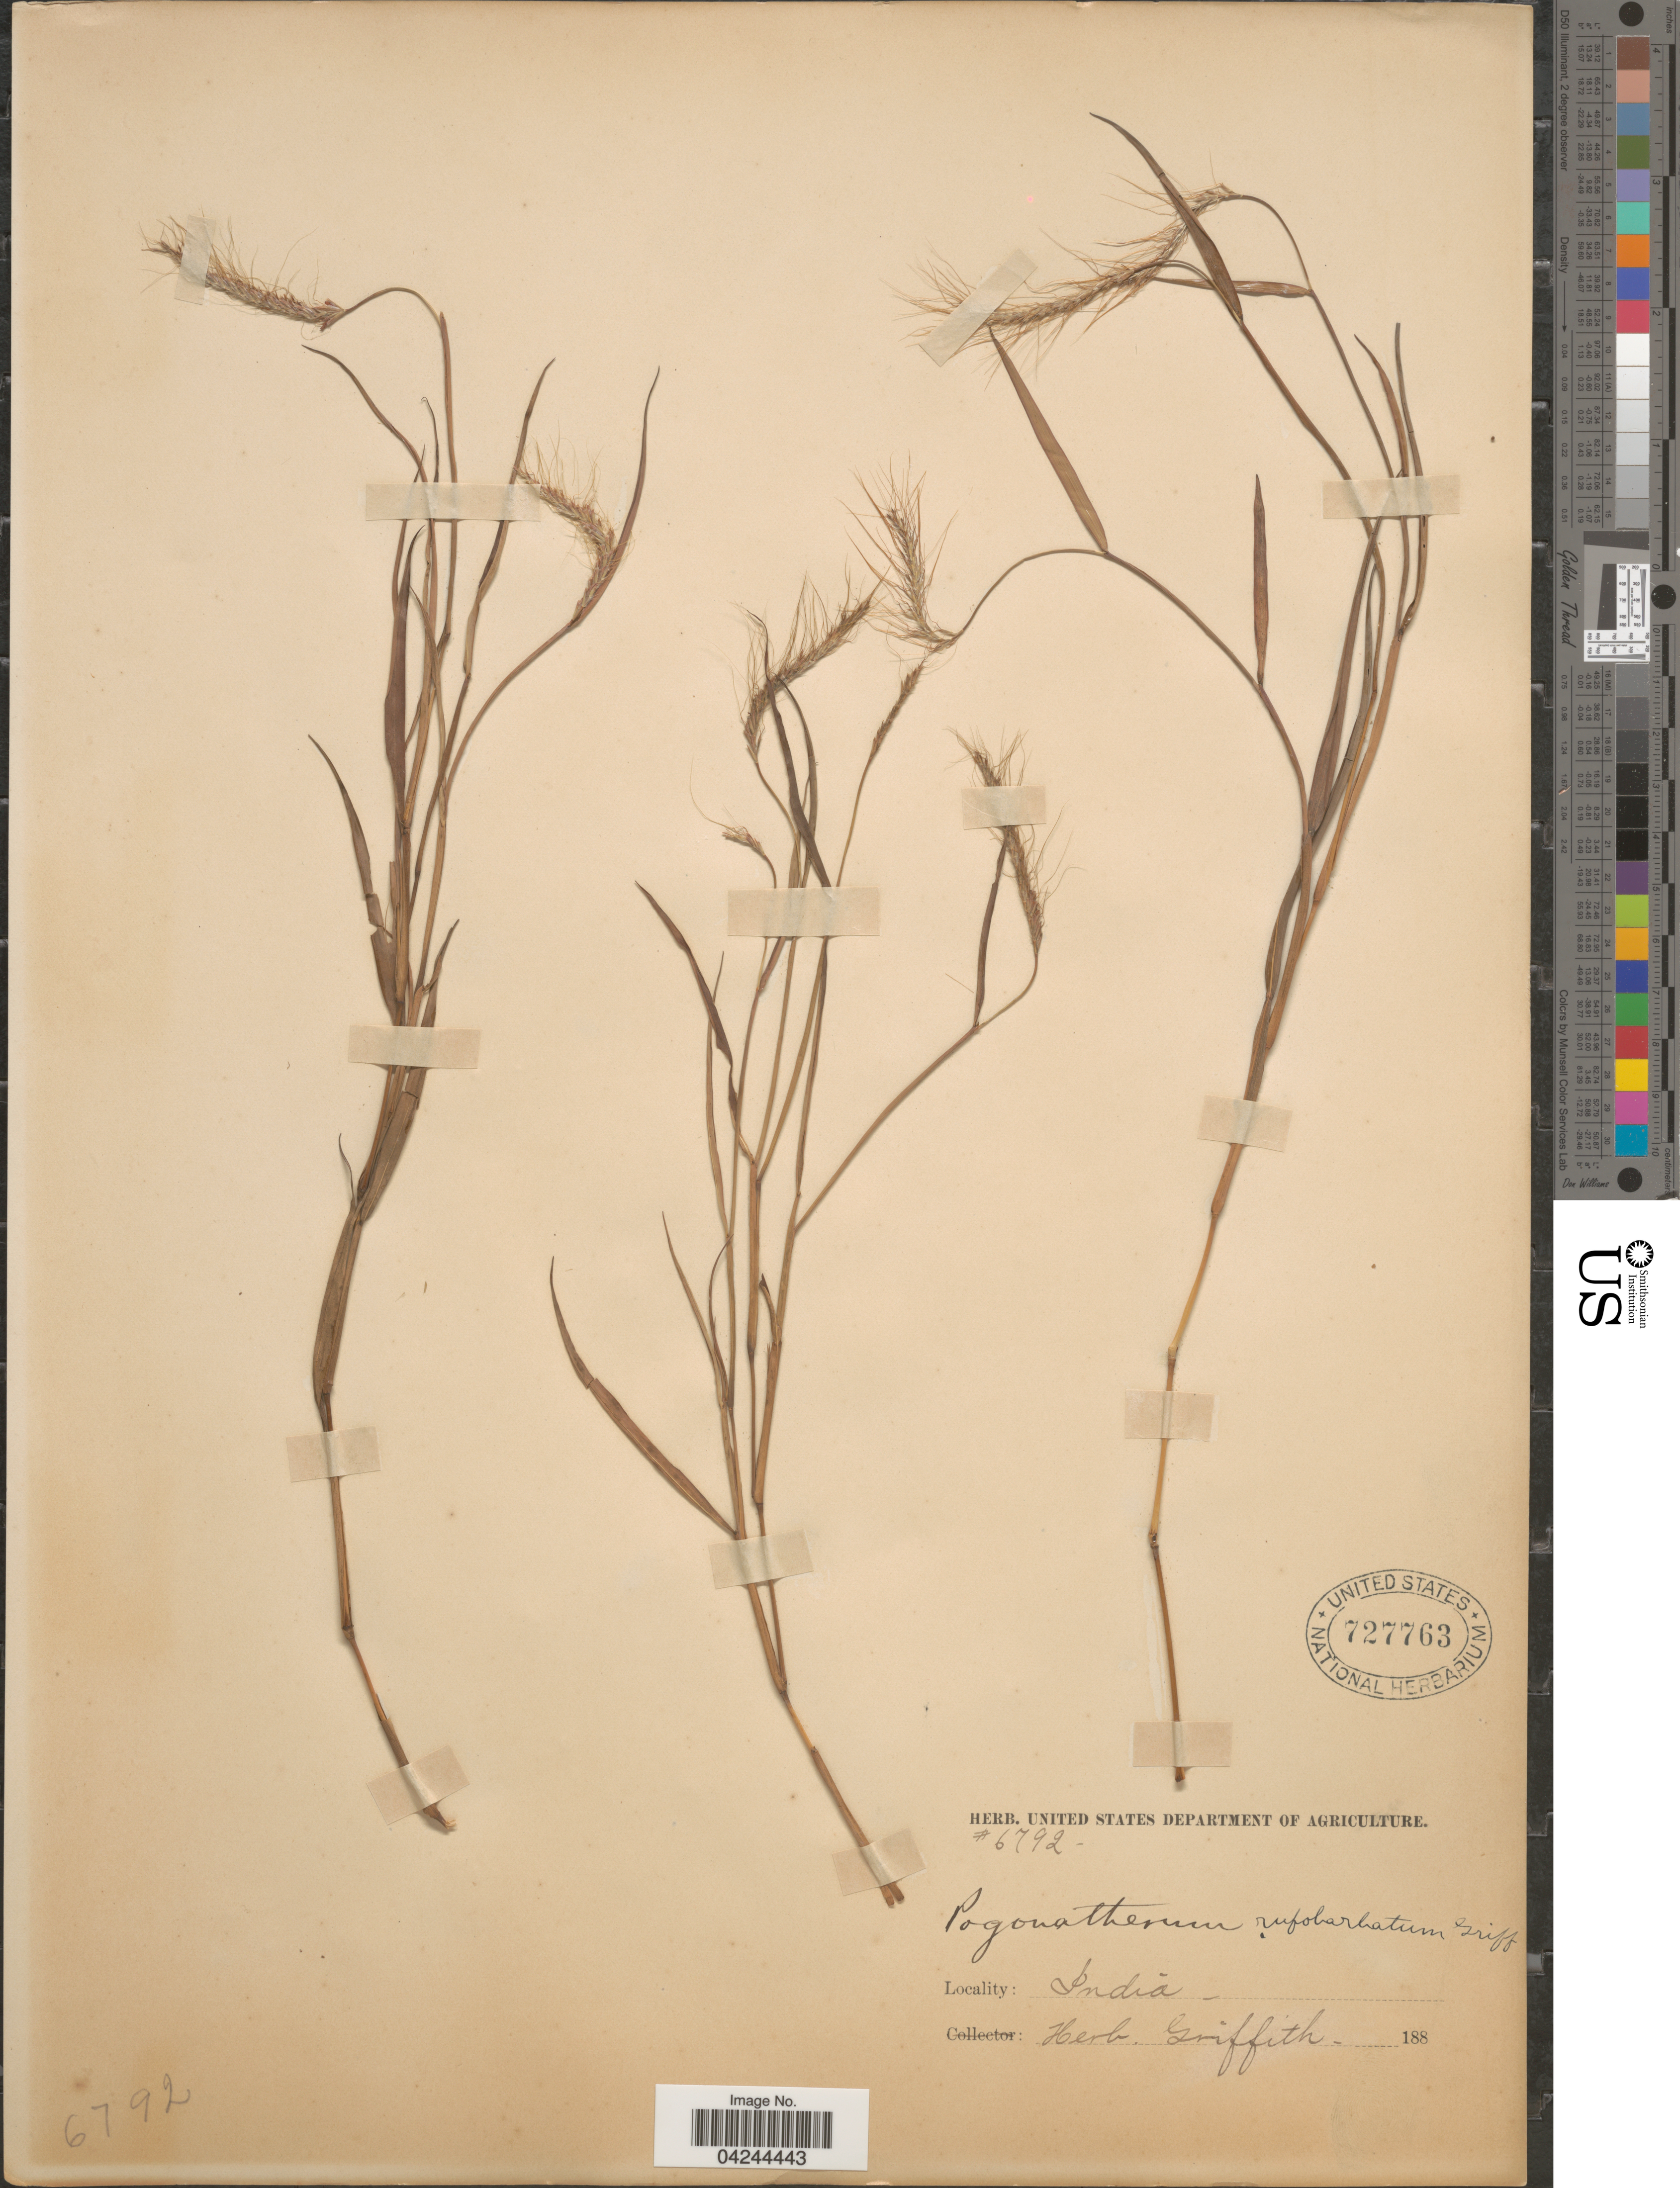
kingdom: Plantae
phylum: Tracheophyta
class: Liliopsida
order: Poales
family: Poaceae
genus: Pogonatherum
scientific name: Pogonatherum paniceum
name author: (Lam.) Hack.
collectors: ex herb. Griffith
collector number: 6792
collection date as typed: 188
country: India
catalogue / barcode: US 727763